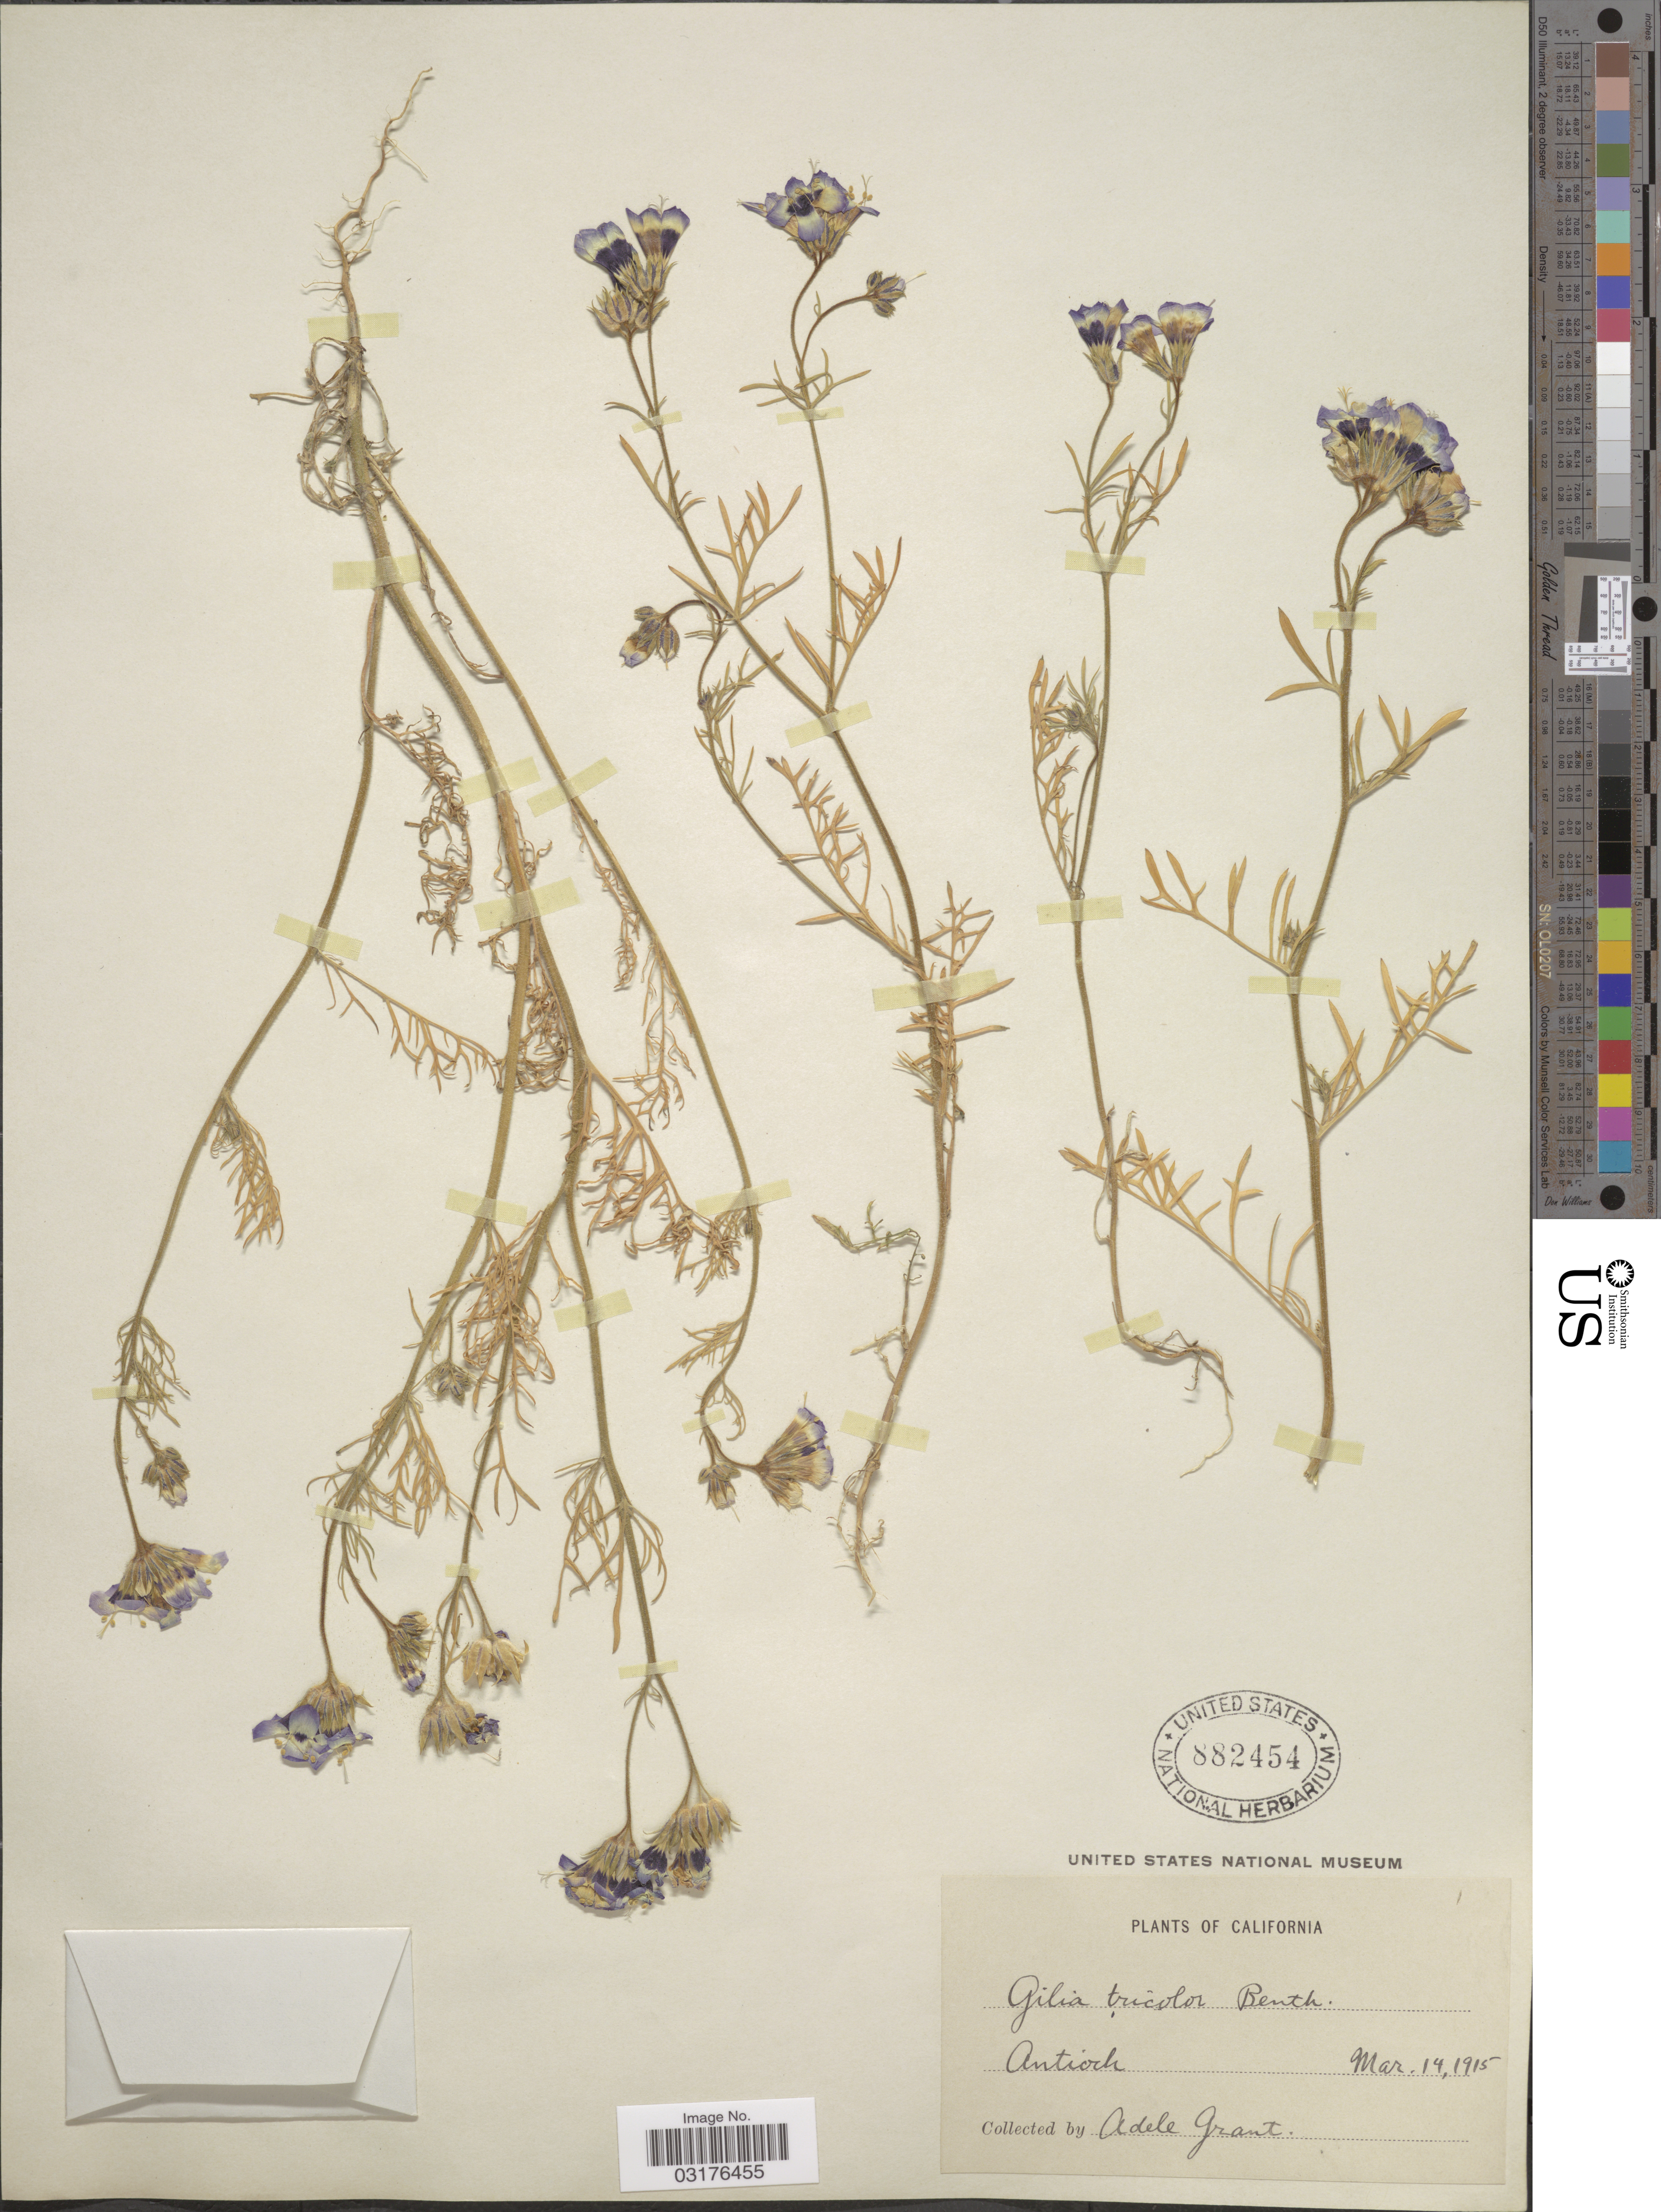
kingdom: Plantae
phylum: Tracheophyta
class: Magnoliopsida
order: Ericales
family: Polemoniaceae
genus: Gilia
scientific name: Gilia tricolor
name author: Benth.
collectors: A. Grant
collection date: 1915-03-14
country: United States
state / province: California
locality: Antioch.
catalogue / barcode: US 882454